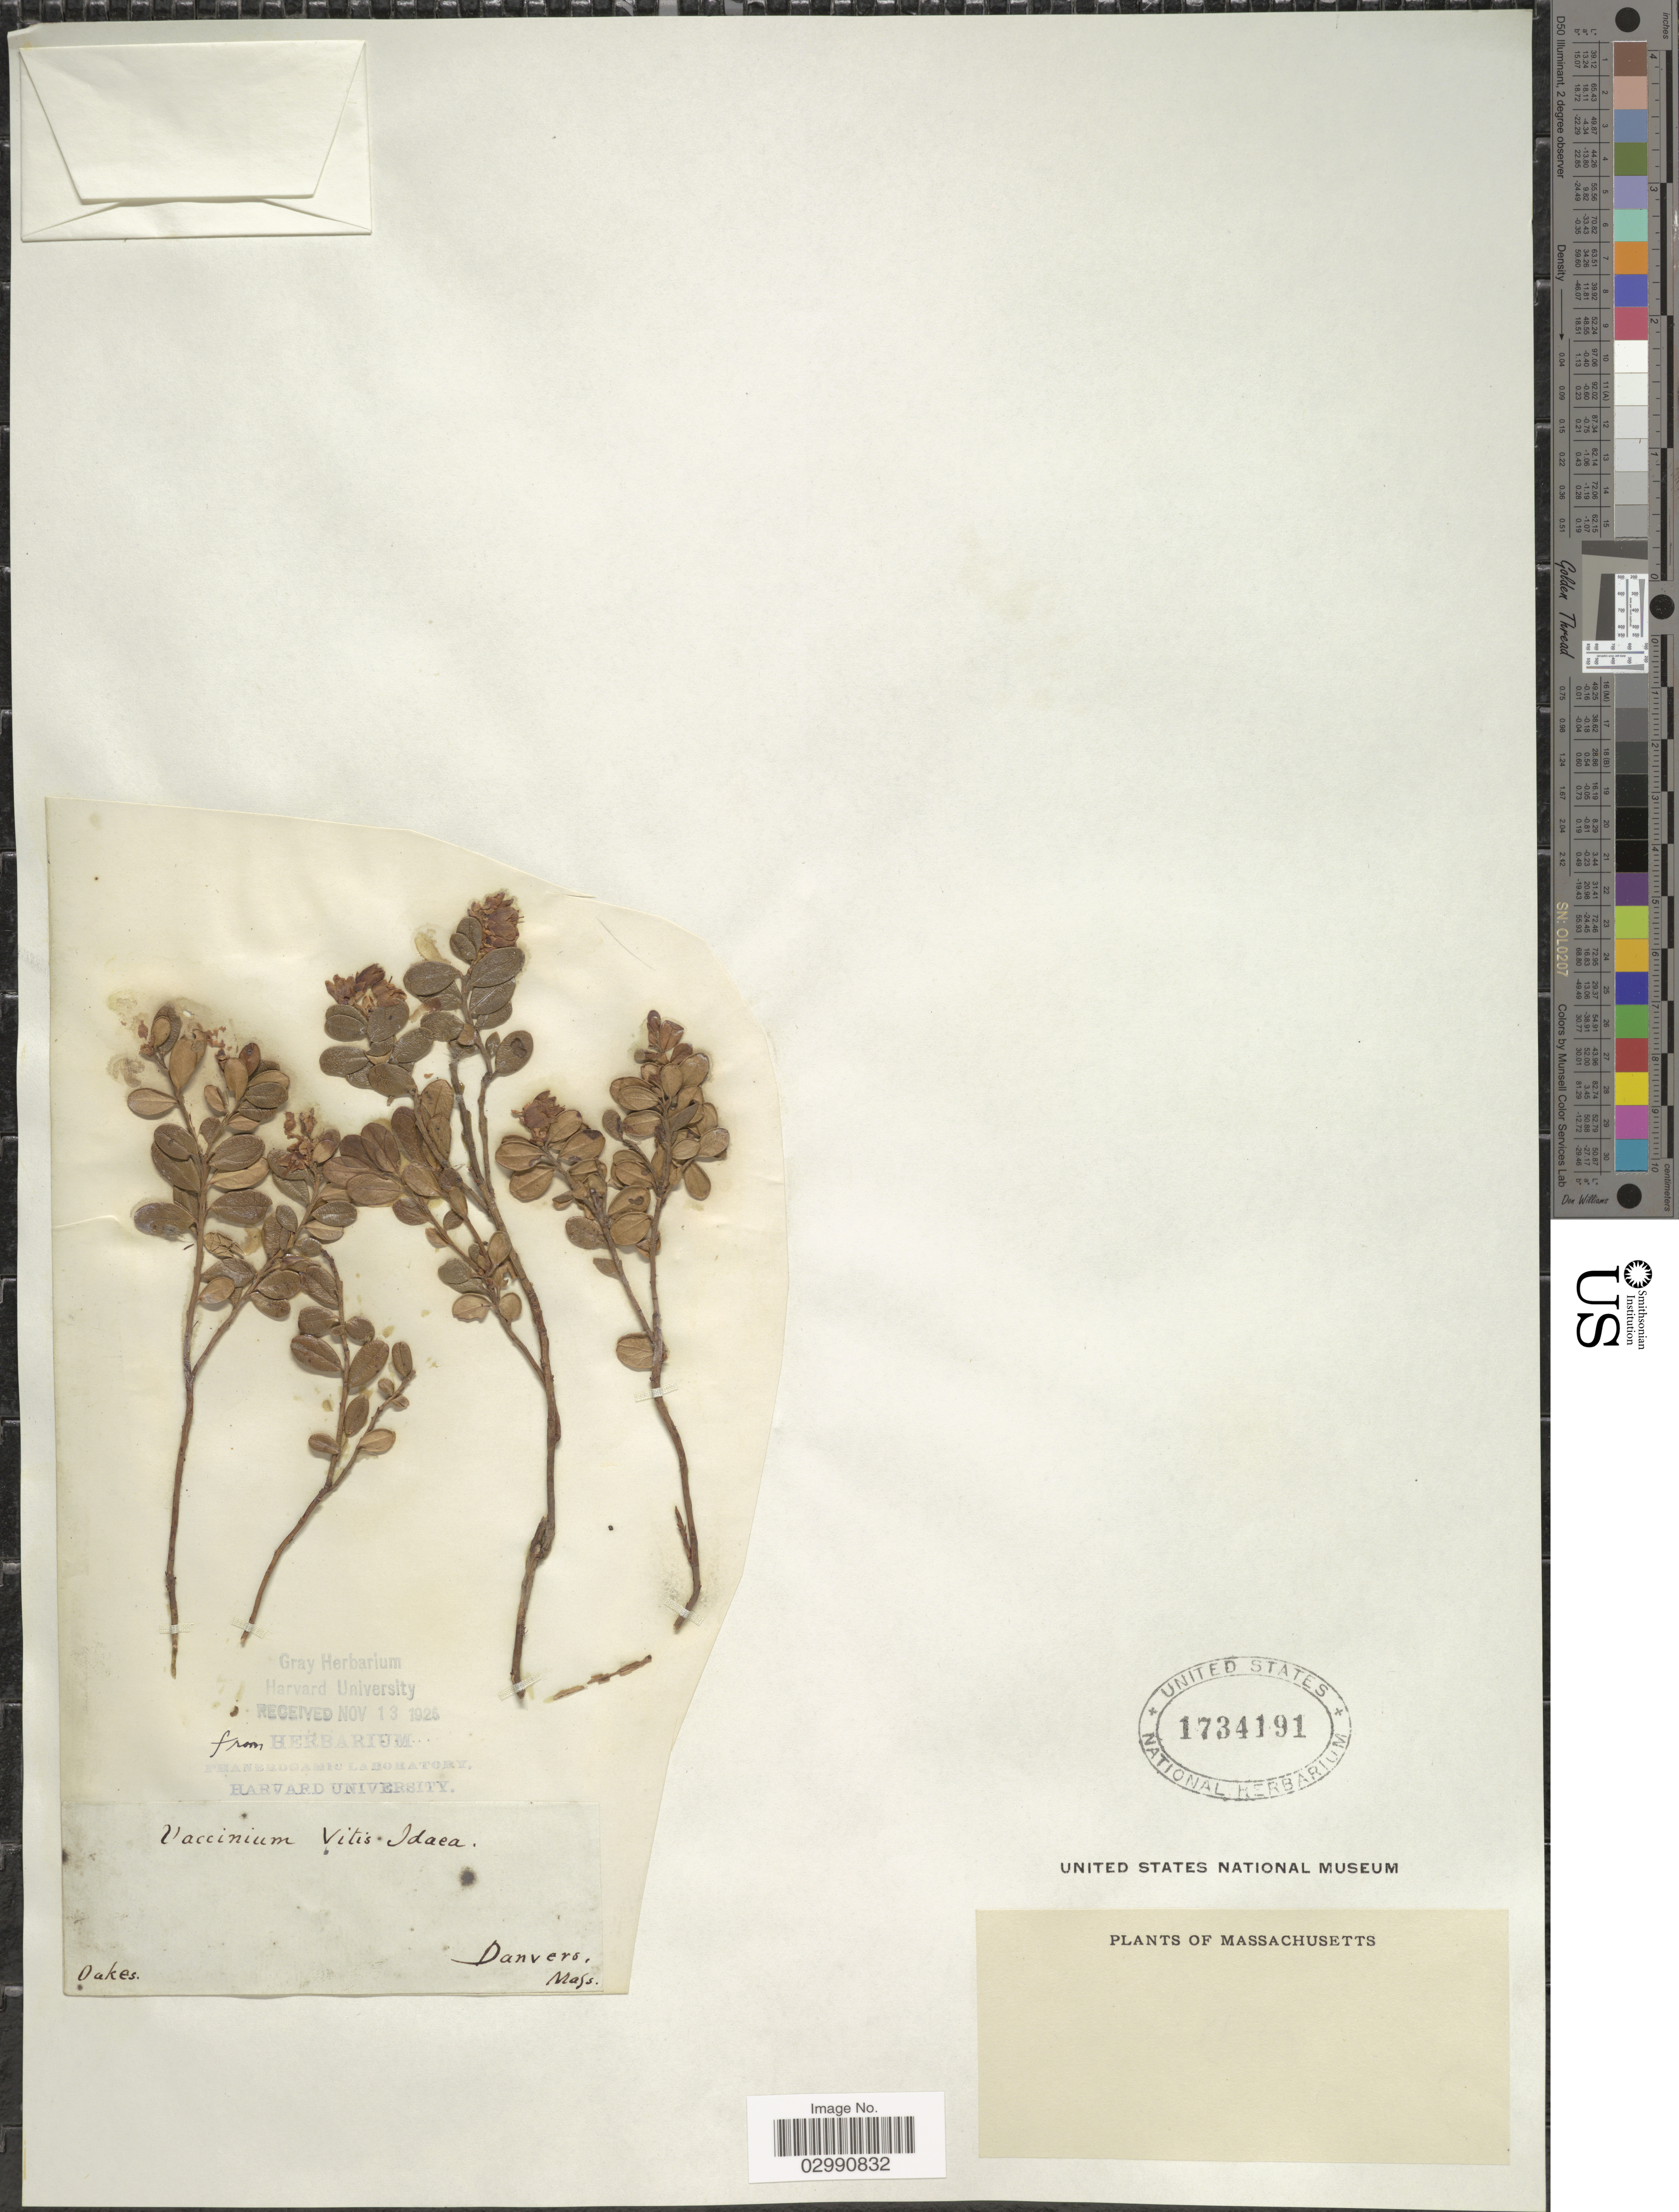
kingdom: Plantae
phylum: Tracheophyta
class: Magnoliopsida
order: Ericales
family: Ericaceae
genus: Vaccinium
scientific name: Vaccinium vitis-idaea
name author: L.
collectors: -. Oakes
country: United States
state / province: Massachusetts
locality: Danvers.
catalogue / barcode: US 1734191